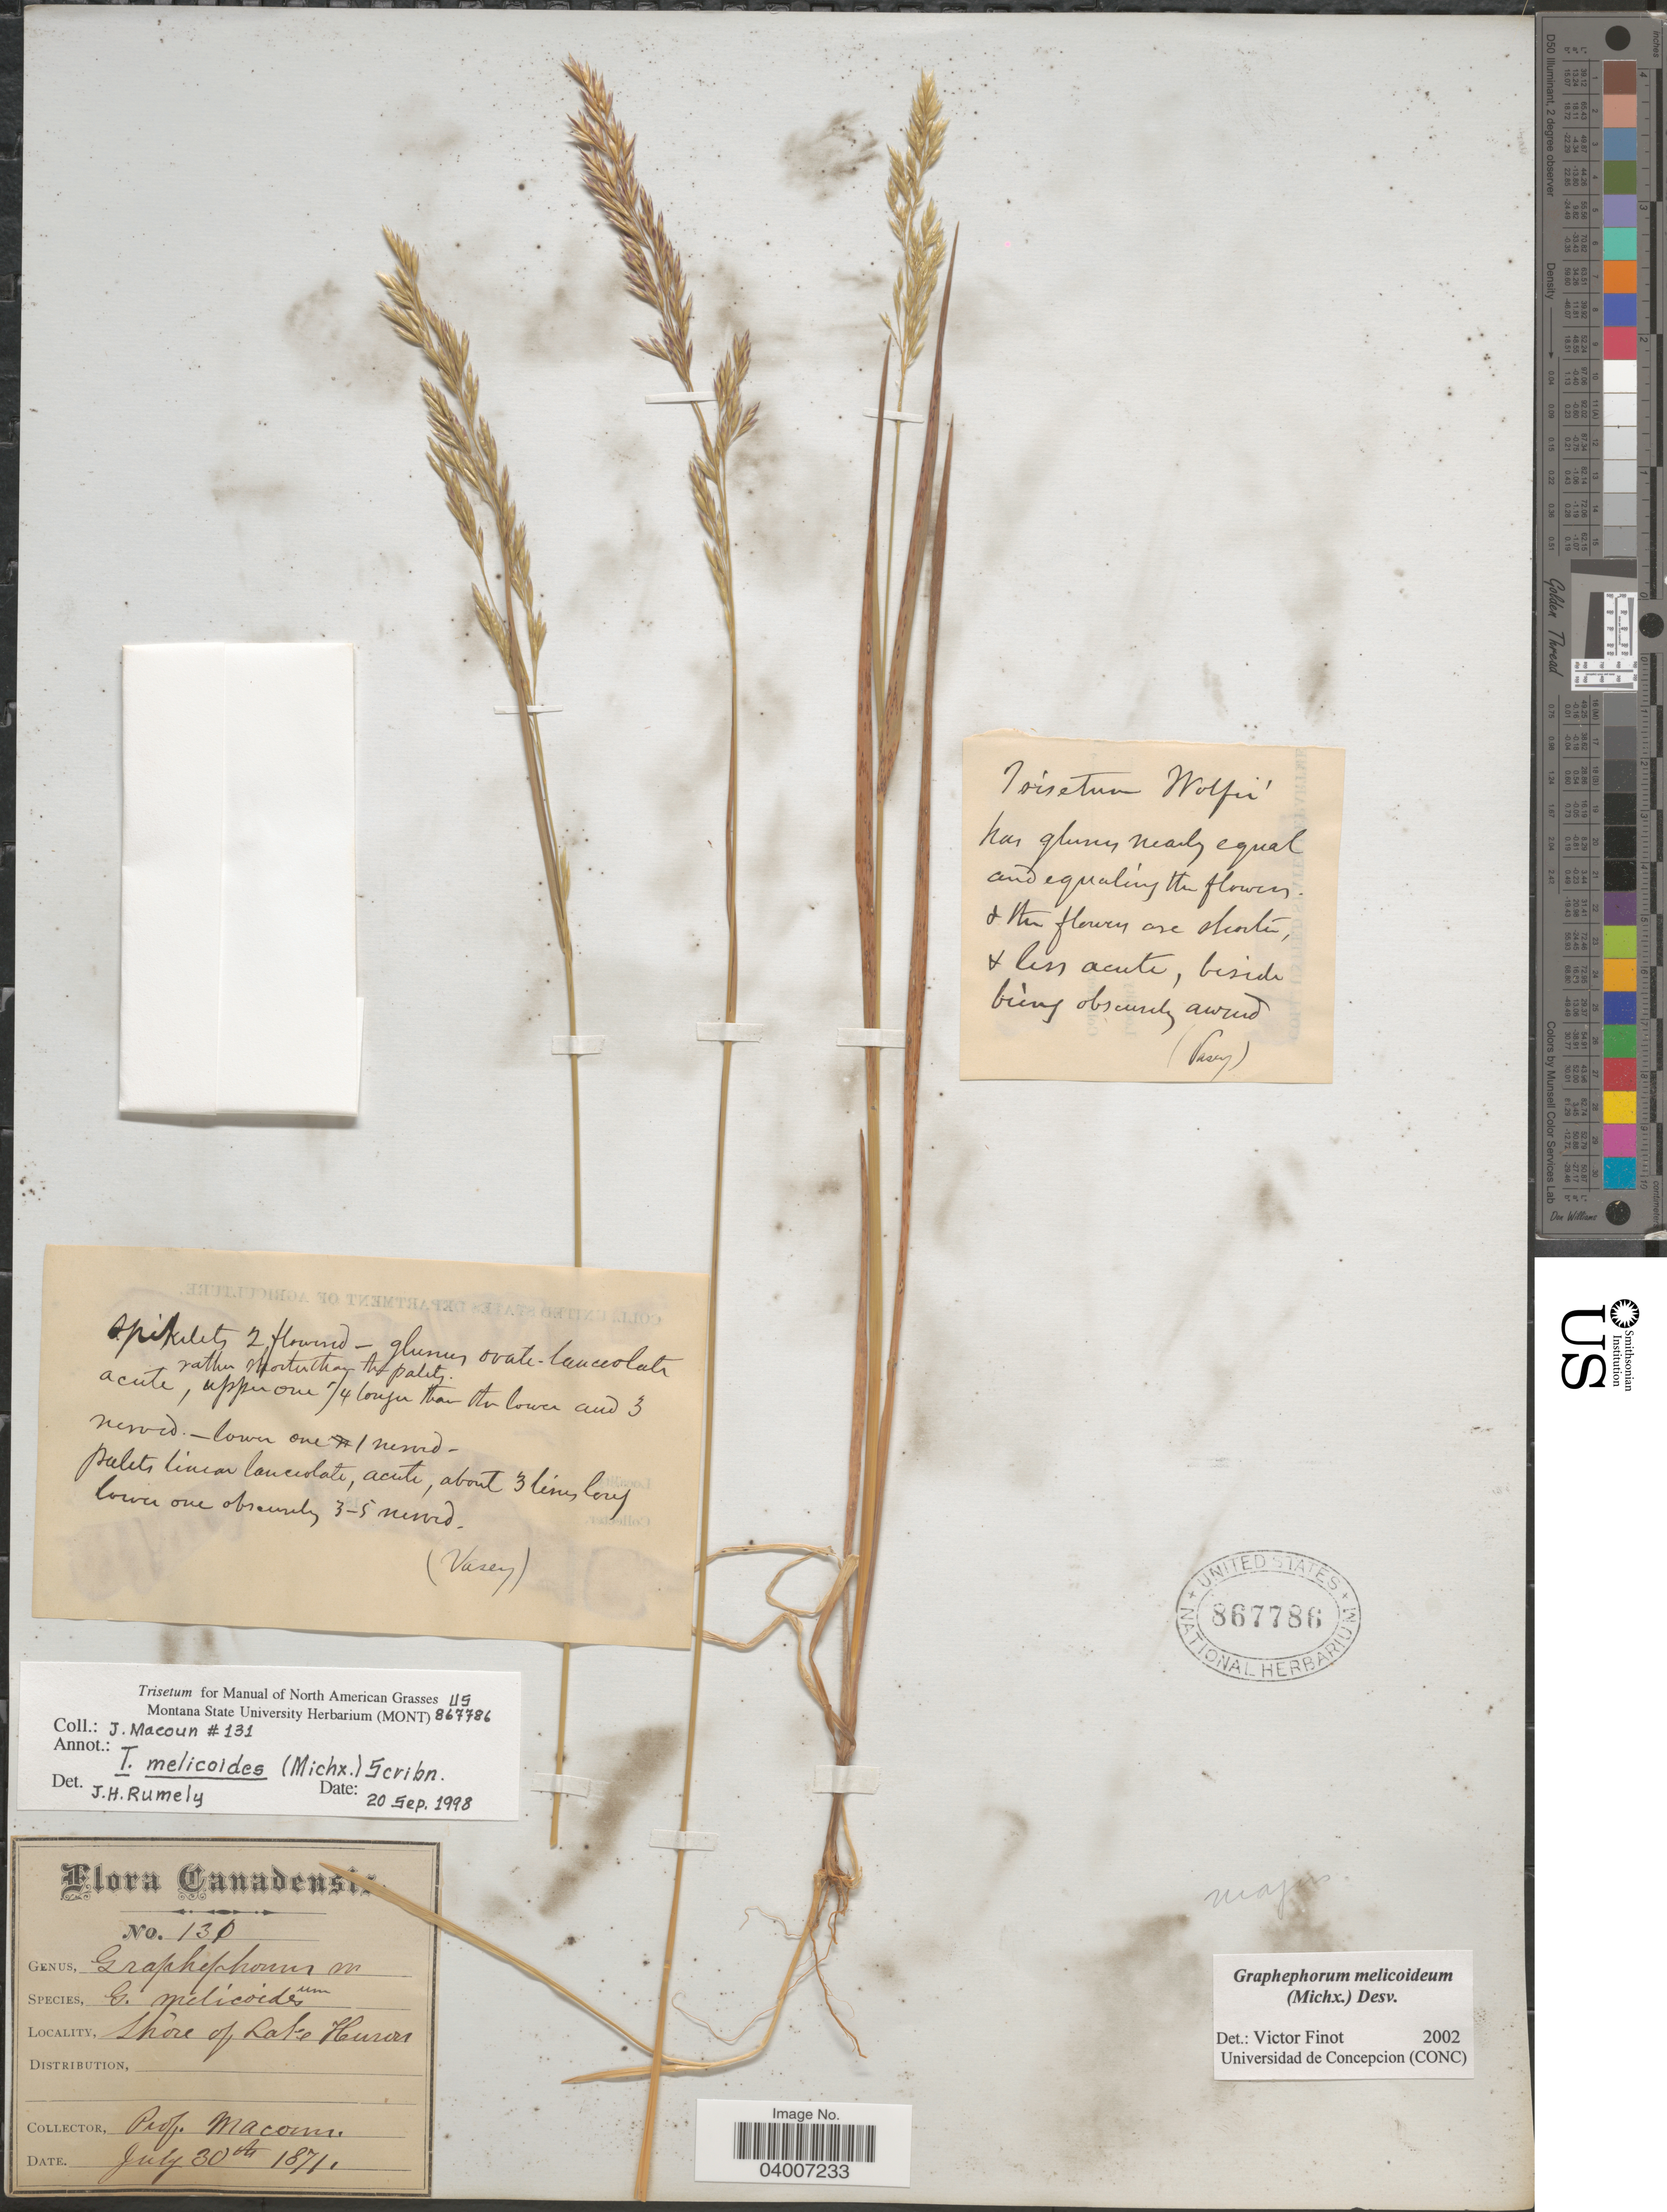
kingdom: Plantae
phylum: Tracheophyta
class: Liliopsida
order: Poales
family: Poaceae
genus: Graphephorum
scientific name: Graphephorum melicoides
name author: (F. Michx.) Desv.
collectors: Prof. Macoun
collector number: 131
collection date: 1871-07-30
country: Canada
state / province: Ontario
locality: Shore of Lake Huron.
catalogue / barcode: US 867786